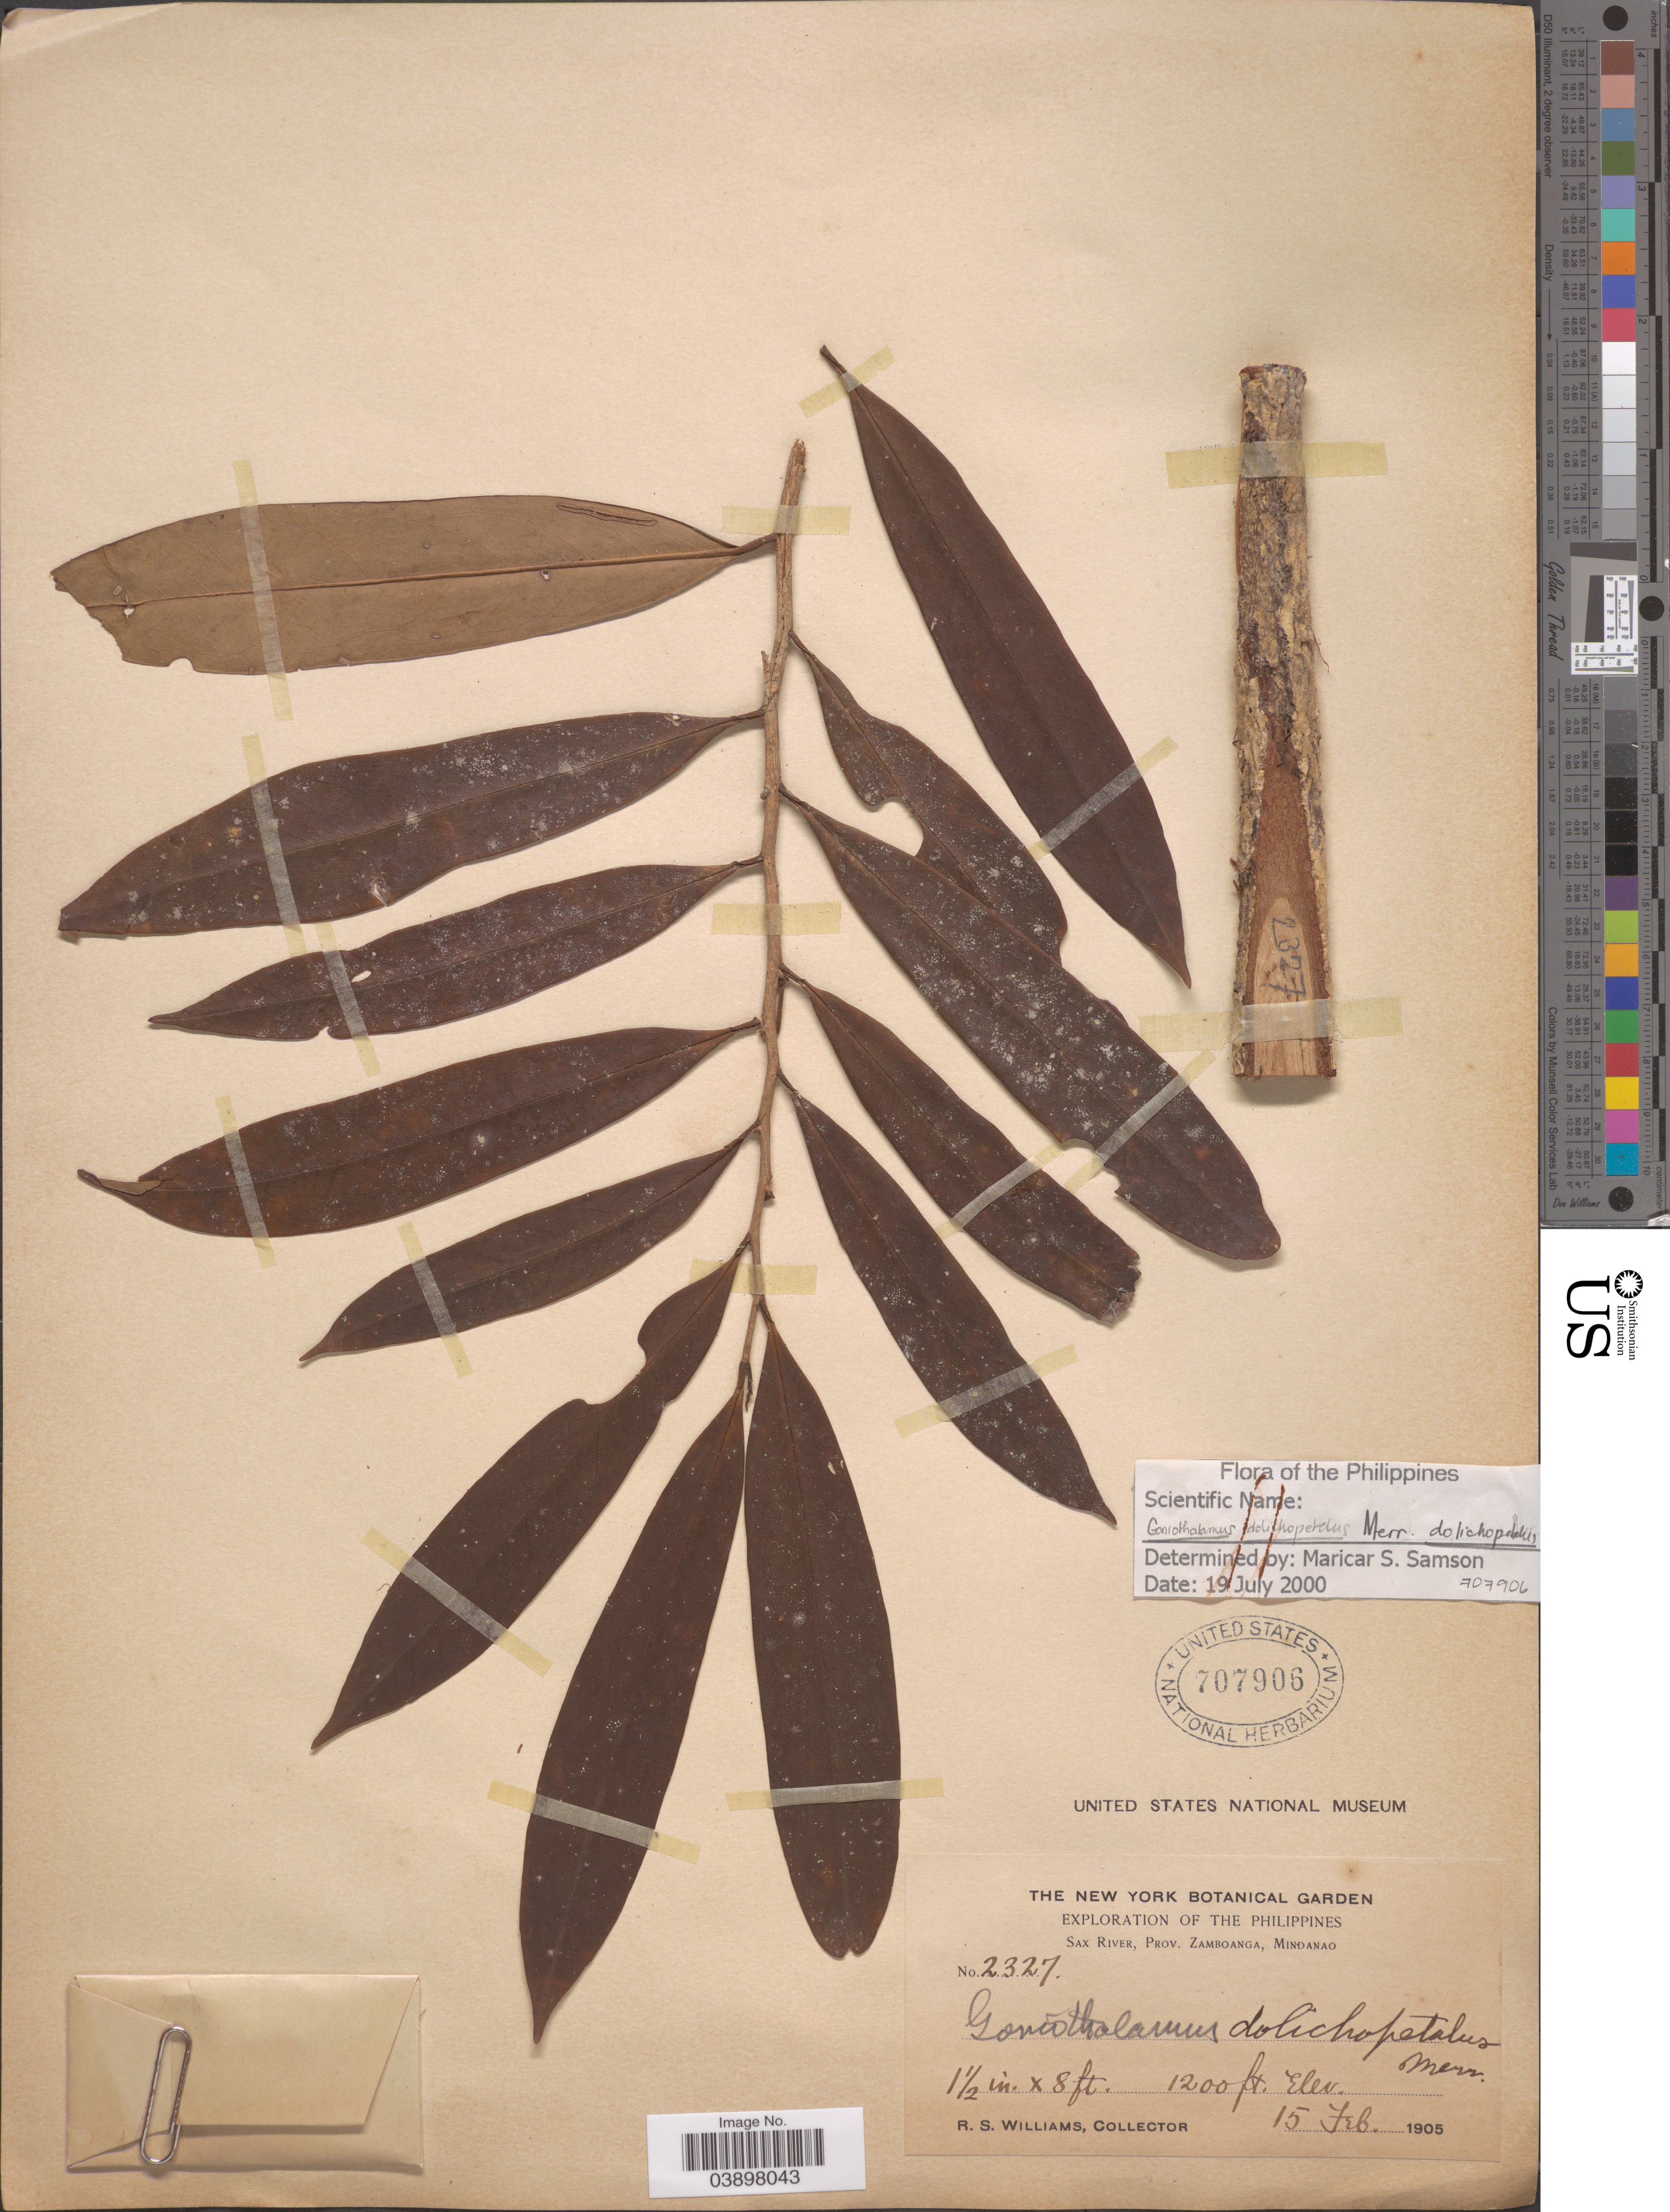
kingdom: Plantae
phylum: Tracheophyta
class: Magnoliopsida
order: Magnoliales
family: Annonaceae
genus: Goniothalamus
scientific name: Goniothalamus dolichopetalus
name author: Merr.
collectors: R. S. Williams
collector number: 2327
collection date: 1905-02-15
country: Philippines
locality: Sax River, Prov. Zamboanga, Mindanao.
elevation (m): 366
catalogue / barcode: US 707906